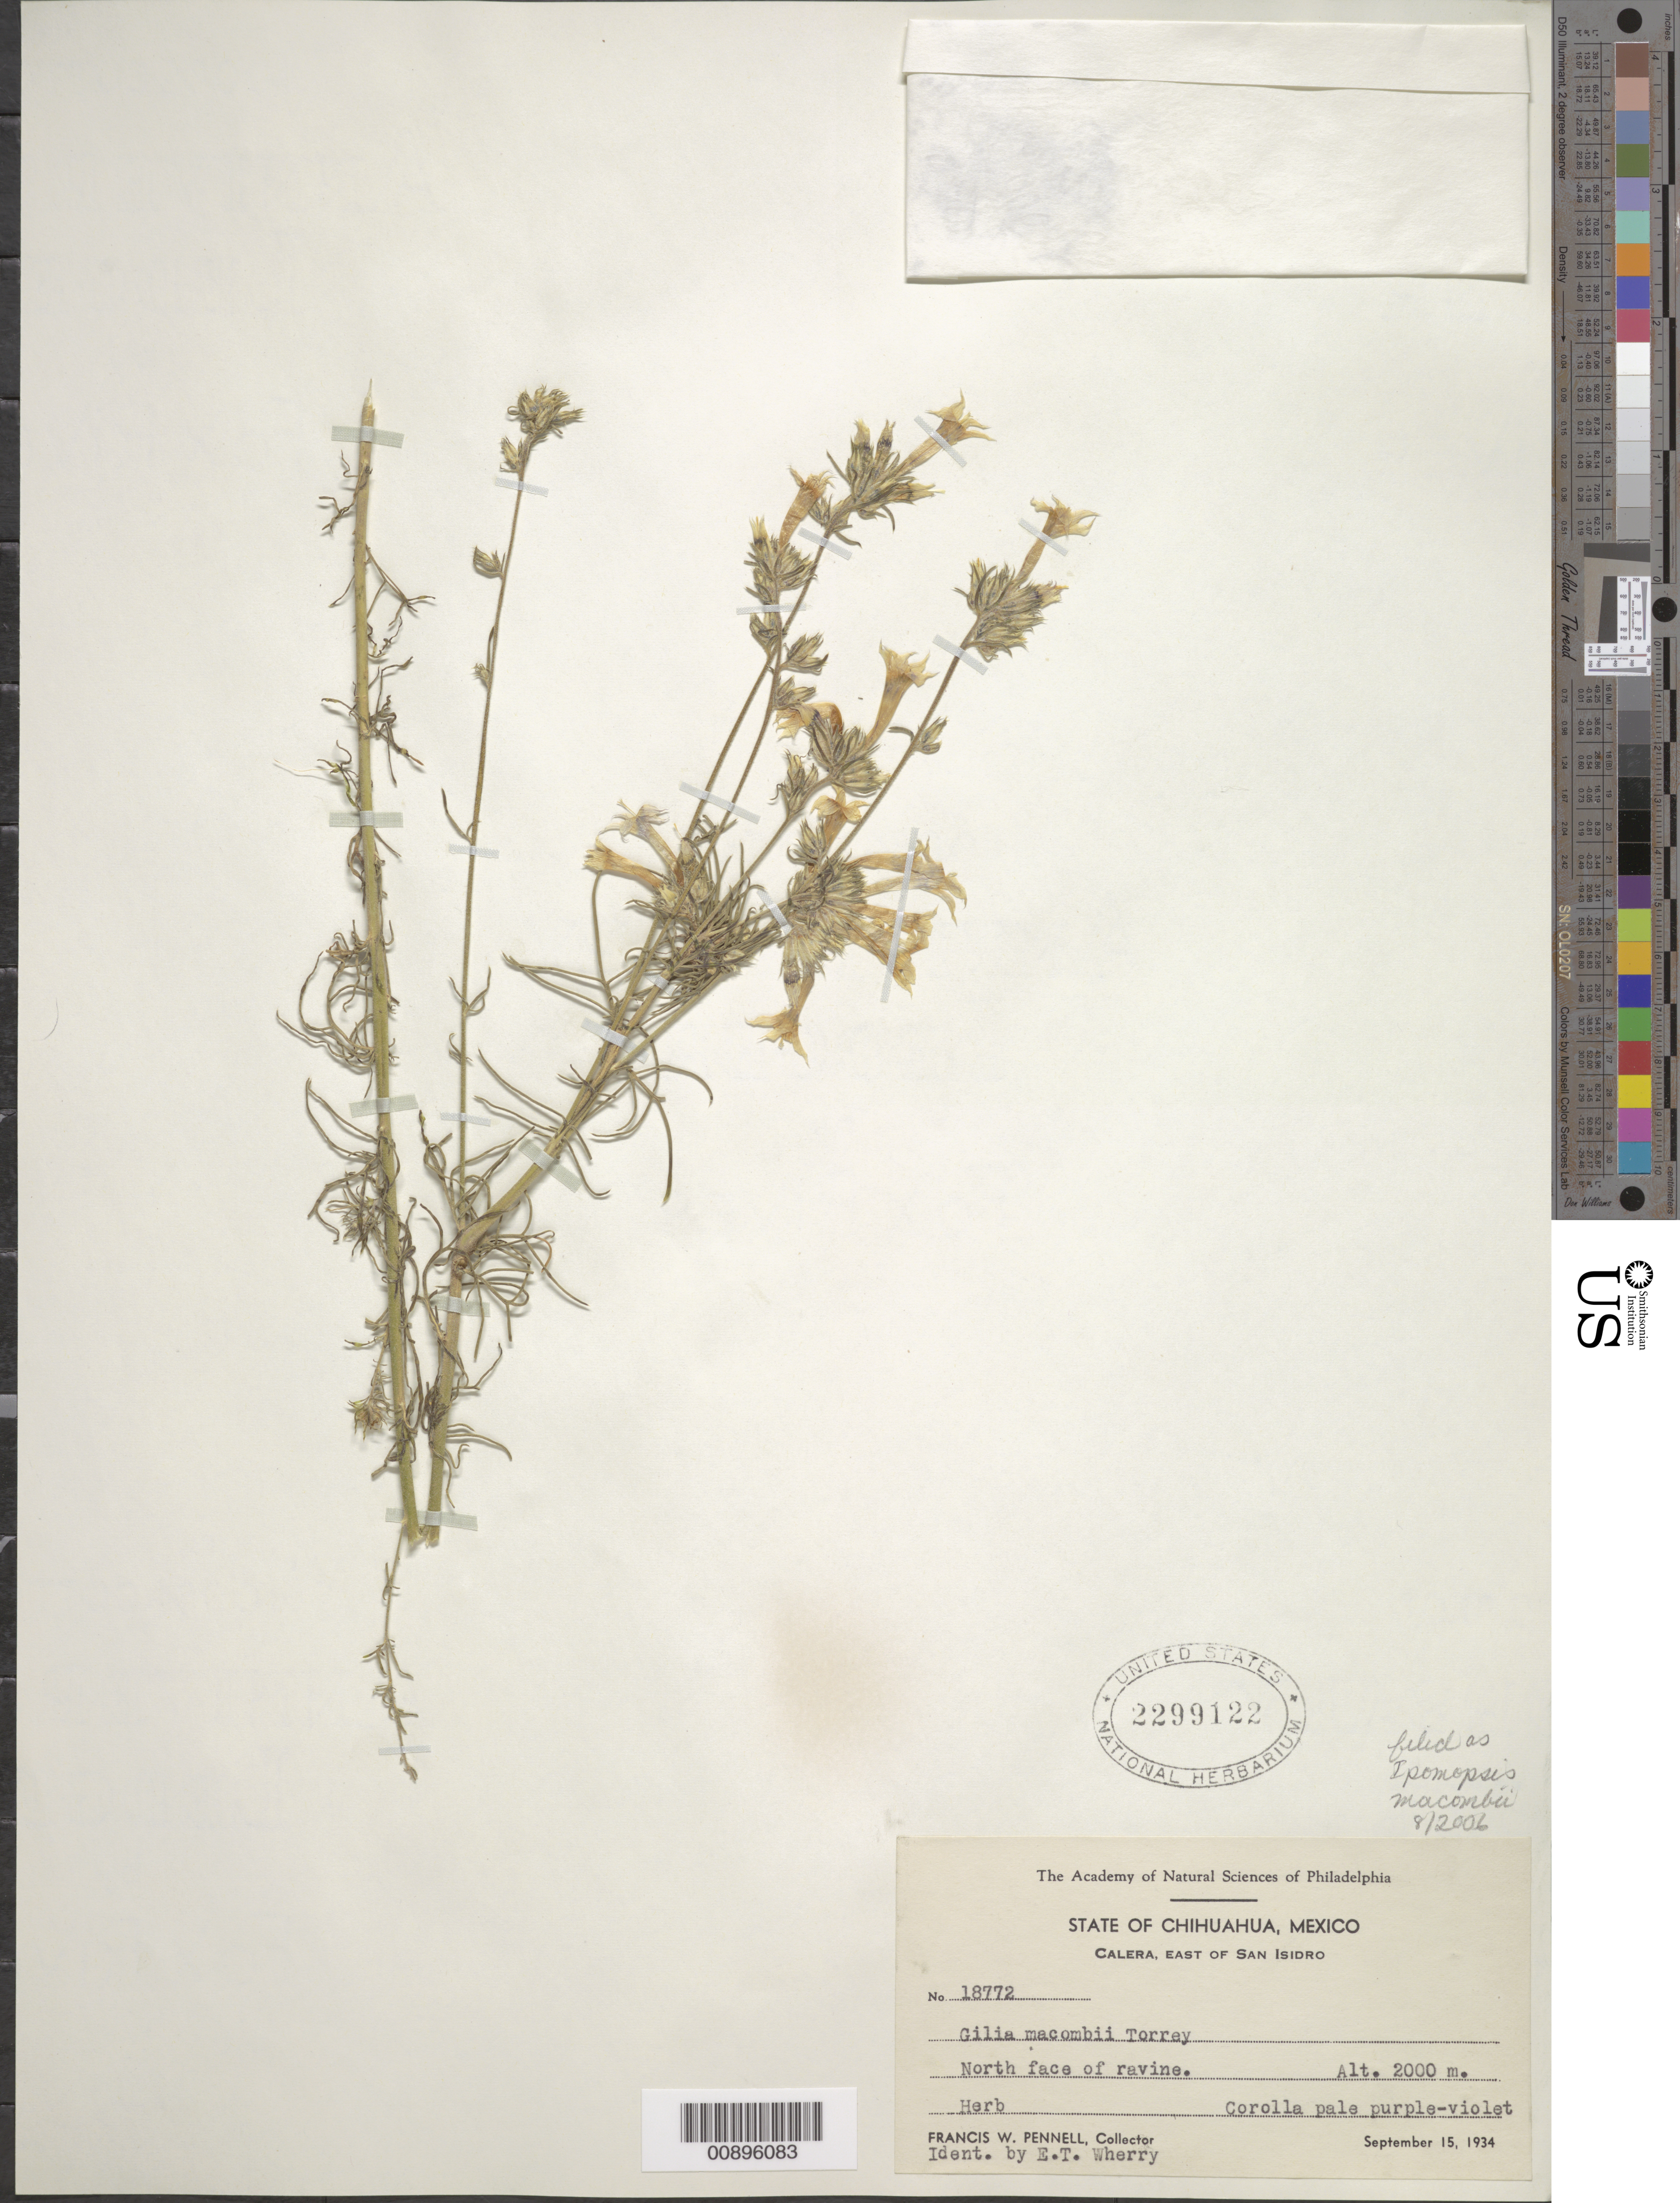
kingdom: Plantae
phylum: Tracheophyta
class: Magnoliopsida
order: Ericales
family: Polemoniaceae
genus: Ipomopsis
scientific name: Ipomopsis macombii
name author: (Torr. ex A. Gray) V.E. Grant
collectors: F. W. Pennell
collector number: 18772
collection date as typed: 15 Sep 1934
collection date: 1934-09-15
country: Mexico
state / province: Chihuahua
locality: Calera, east of San Isidro, Chihuahua.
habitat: North face of ravine.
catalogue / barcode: US 2299122